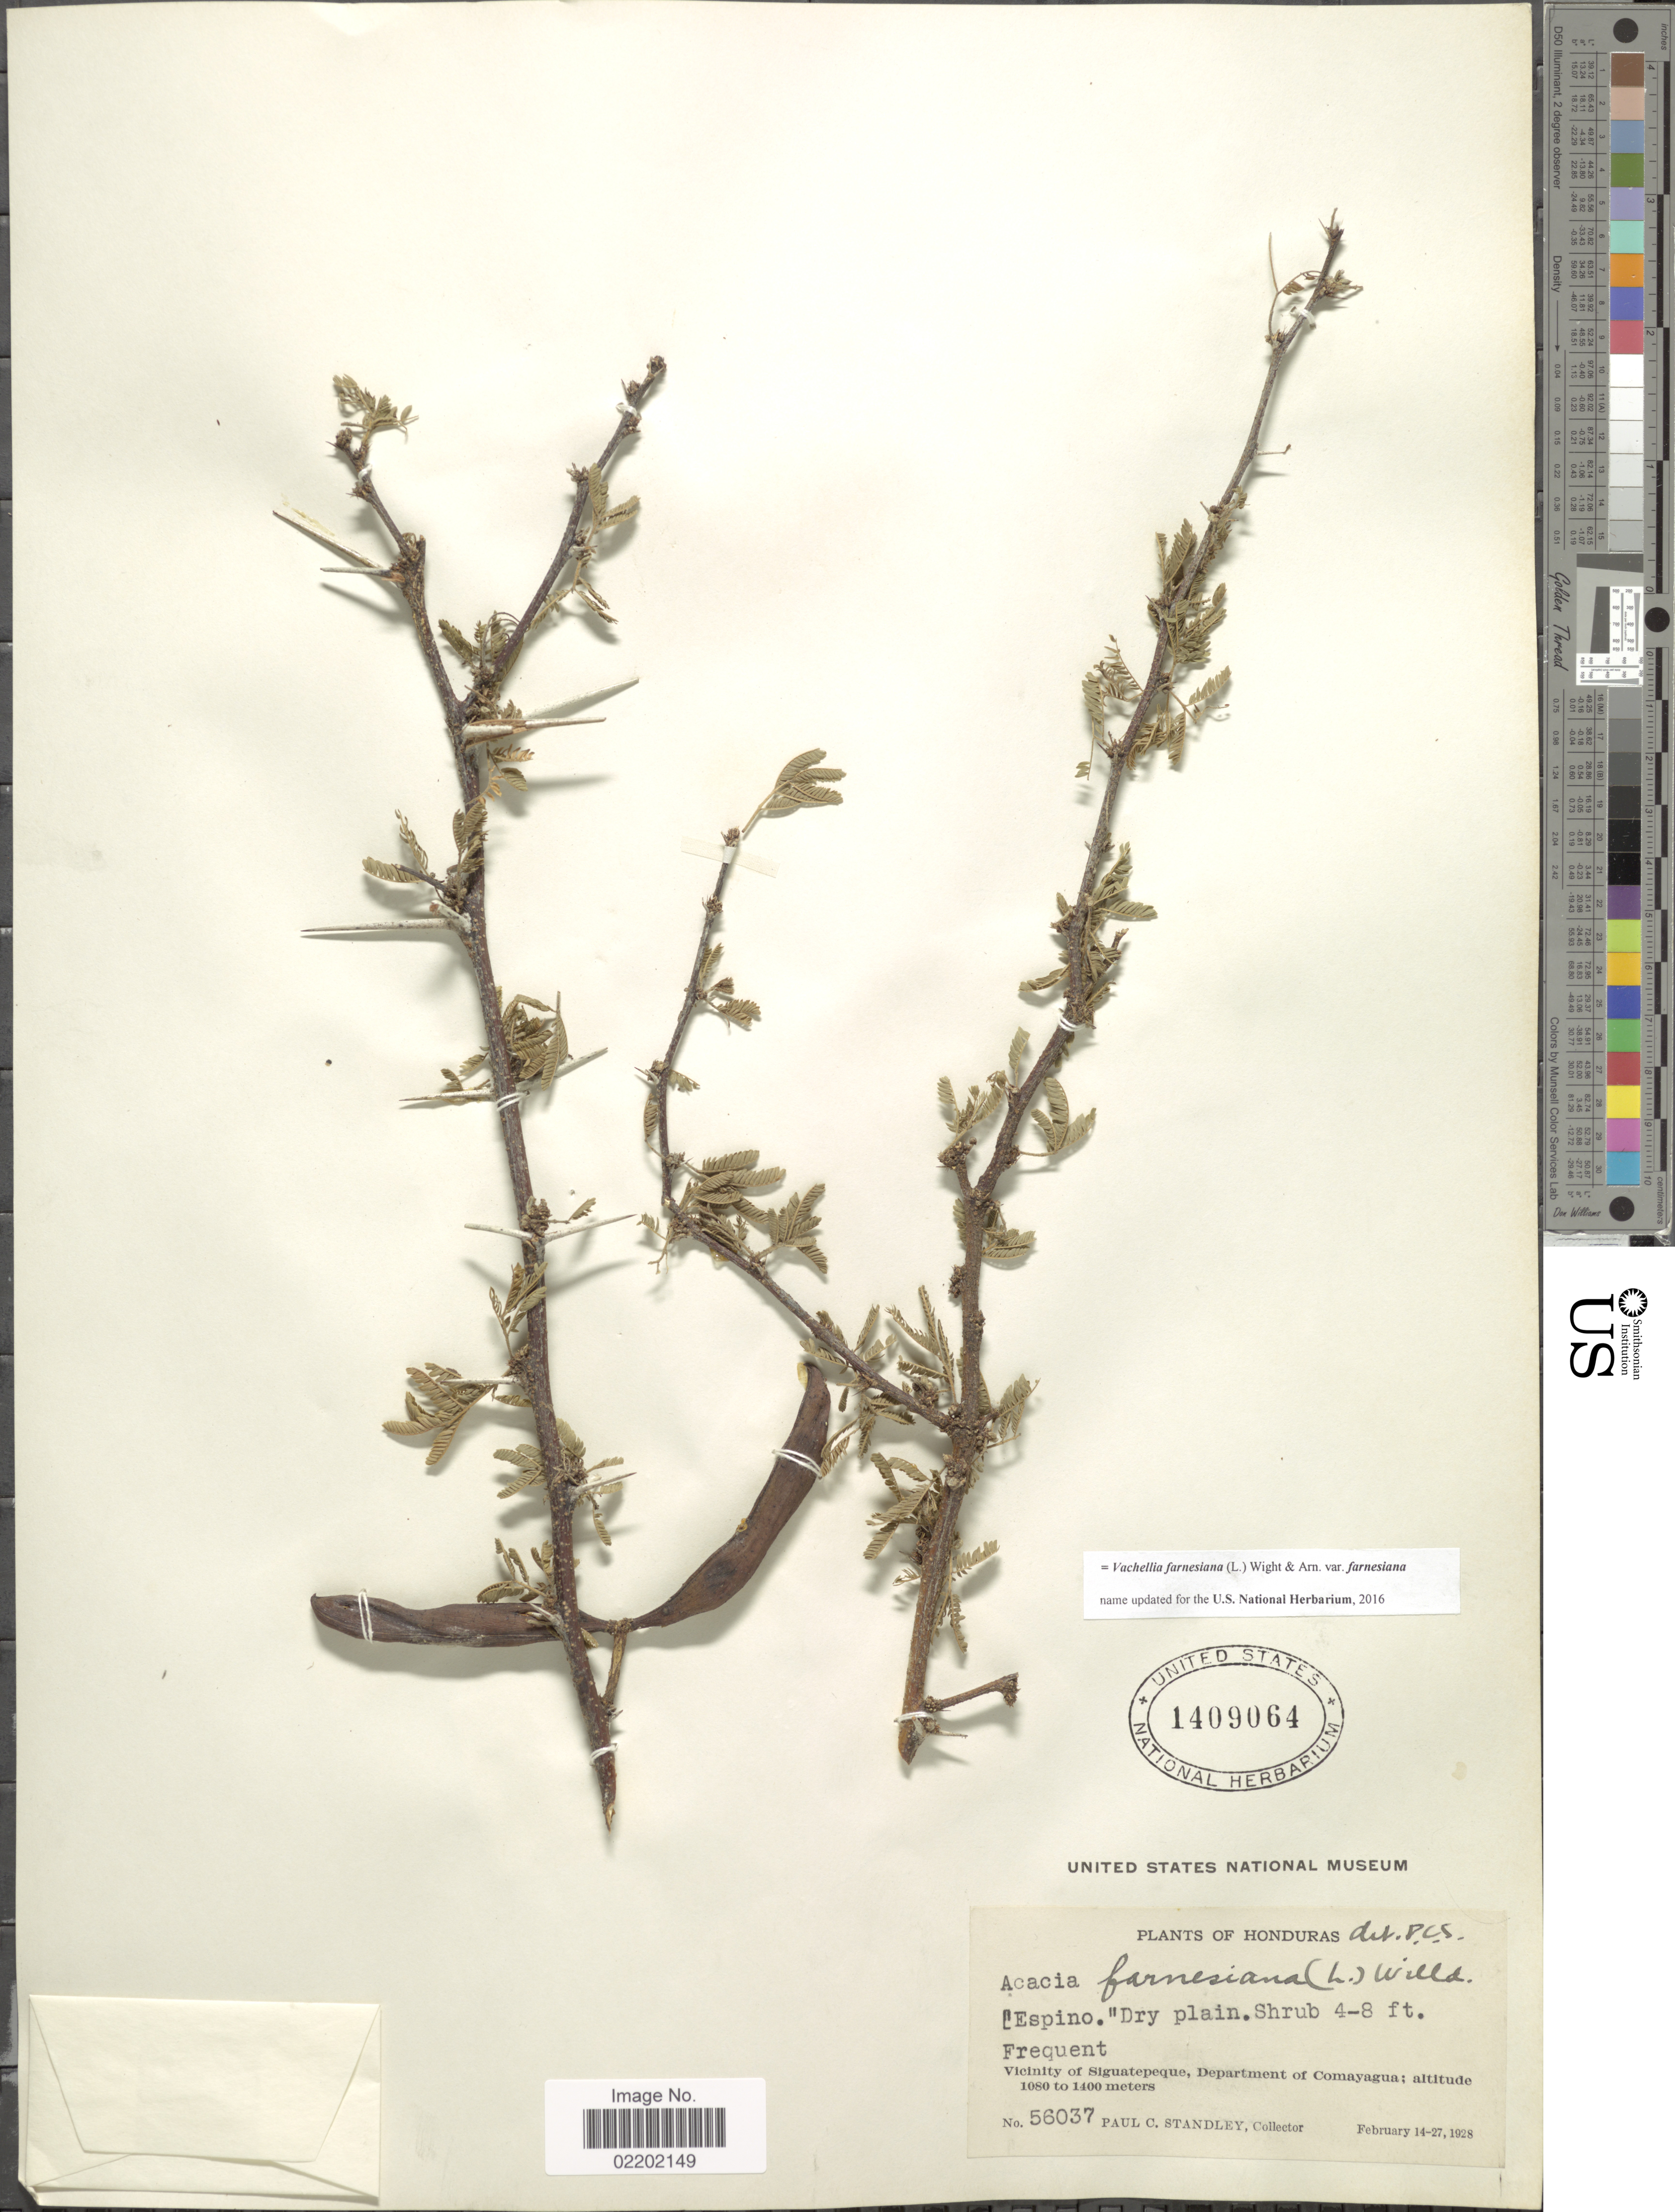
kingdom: Plantae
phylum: Tracheophyta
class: Magnoliopsida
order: Fabales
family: Fabaceae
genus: Vachellia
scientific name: Vachellia farnesiana var. farnesiana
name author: (L.) Wight & Arn.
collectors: P. C. Standley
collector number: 56037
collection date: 1928-02-14/1928-02-27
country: Honduras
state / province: Comayagua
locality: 'Espino' Vicinity of Siguatepeque, Department of Comayagua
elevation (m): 1080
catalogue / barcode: US 1409064